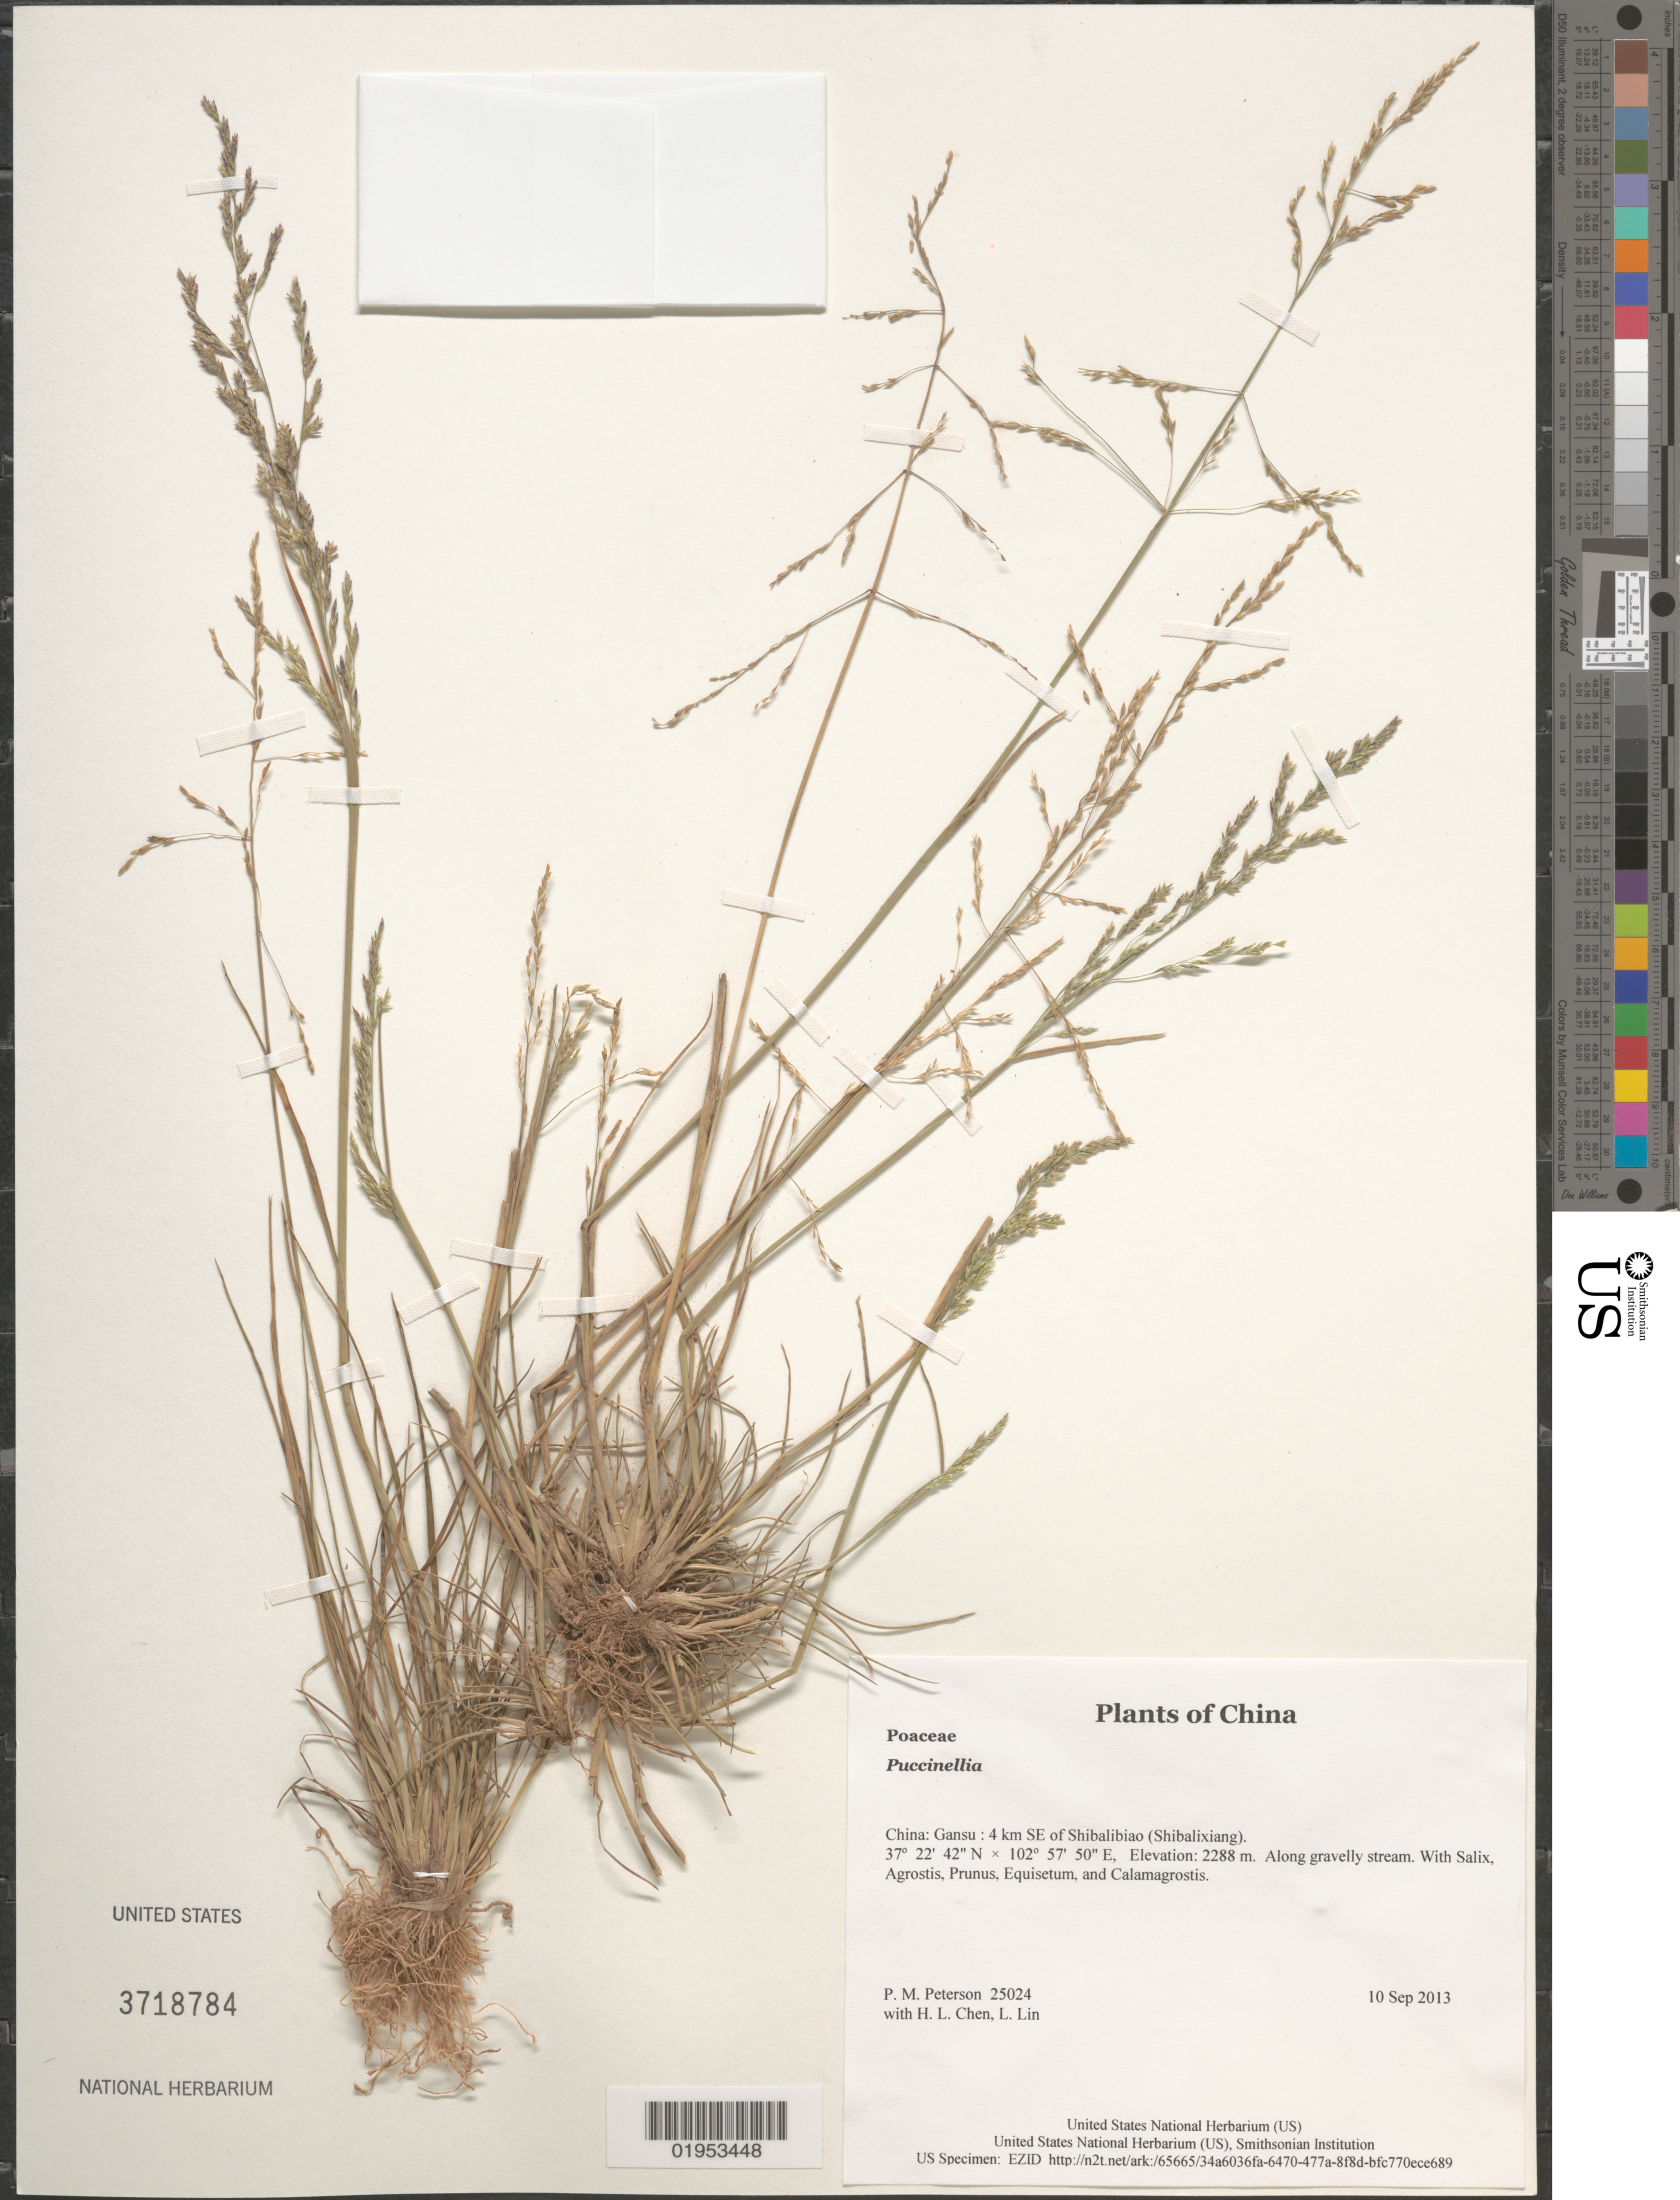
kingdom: Plantae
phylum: Tracheophyta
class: Liliopsida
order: Poales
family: Poaceae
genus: Puccinellia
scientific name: Puccinellia hauptiana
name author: (Trin. ex V.I. Krecz.) Kitag.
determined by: Soreng, Robert J., Research Associate (BOT), Smithsonian Institution - National Museum of Natural History (UNITED STATES)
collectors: P. M. Peterson, H. L. Chen & L. Lin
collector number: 25024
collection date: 2013-09-10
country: China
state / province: Gansu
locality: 4 km SE of Shibalibiao (Shibalixiang).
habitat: Along gravelly stream.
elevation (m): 2288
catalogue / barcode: US 3718784